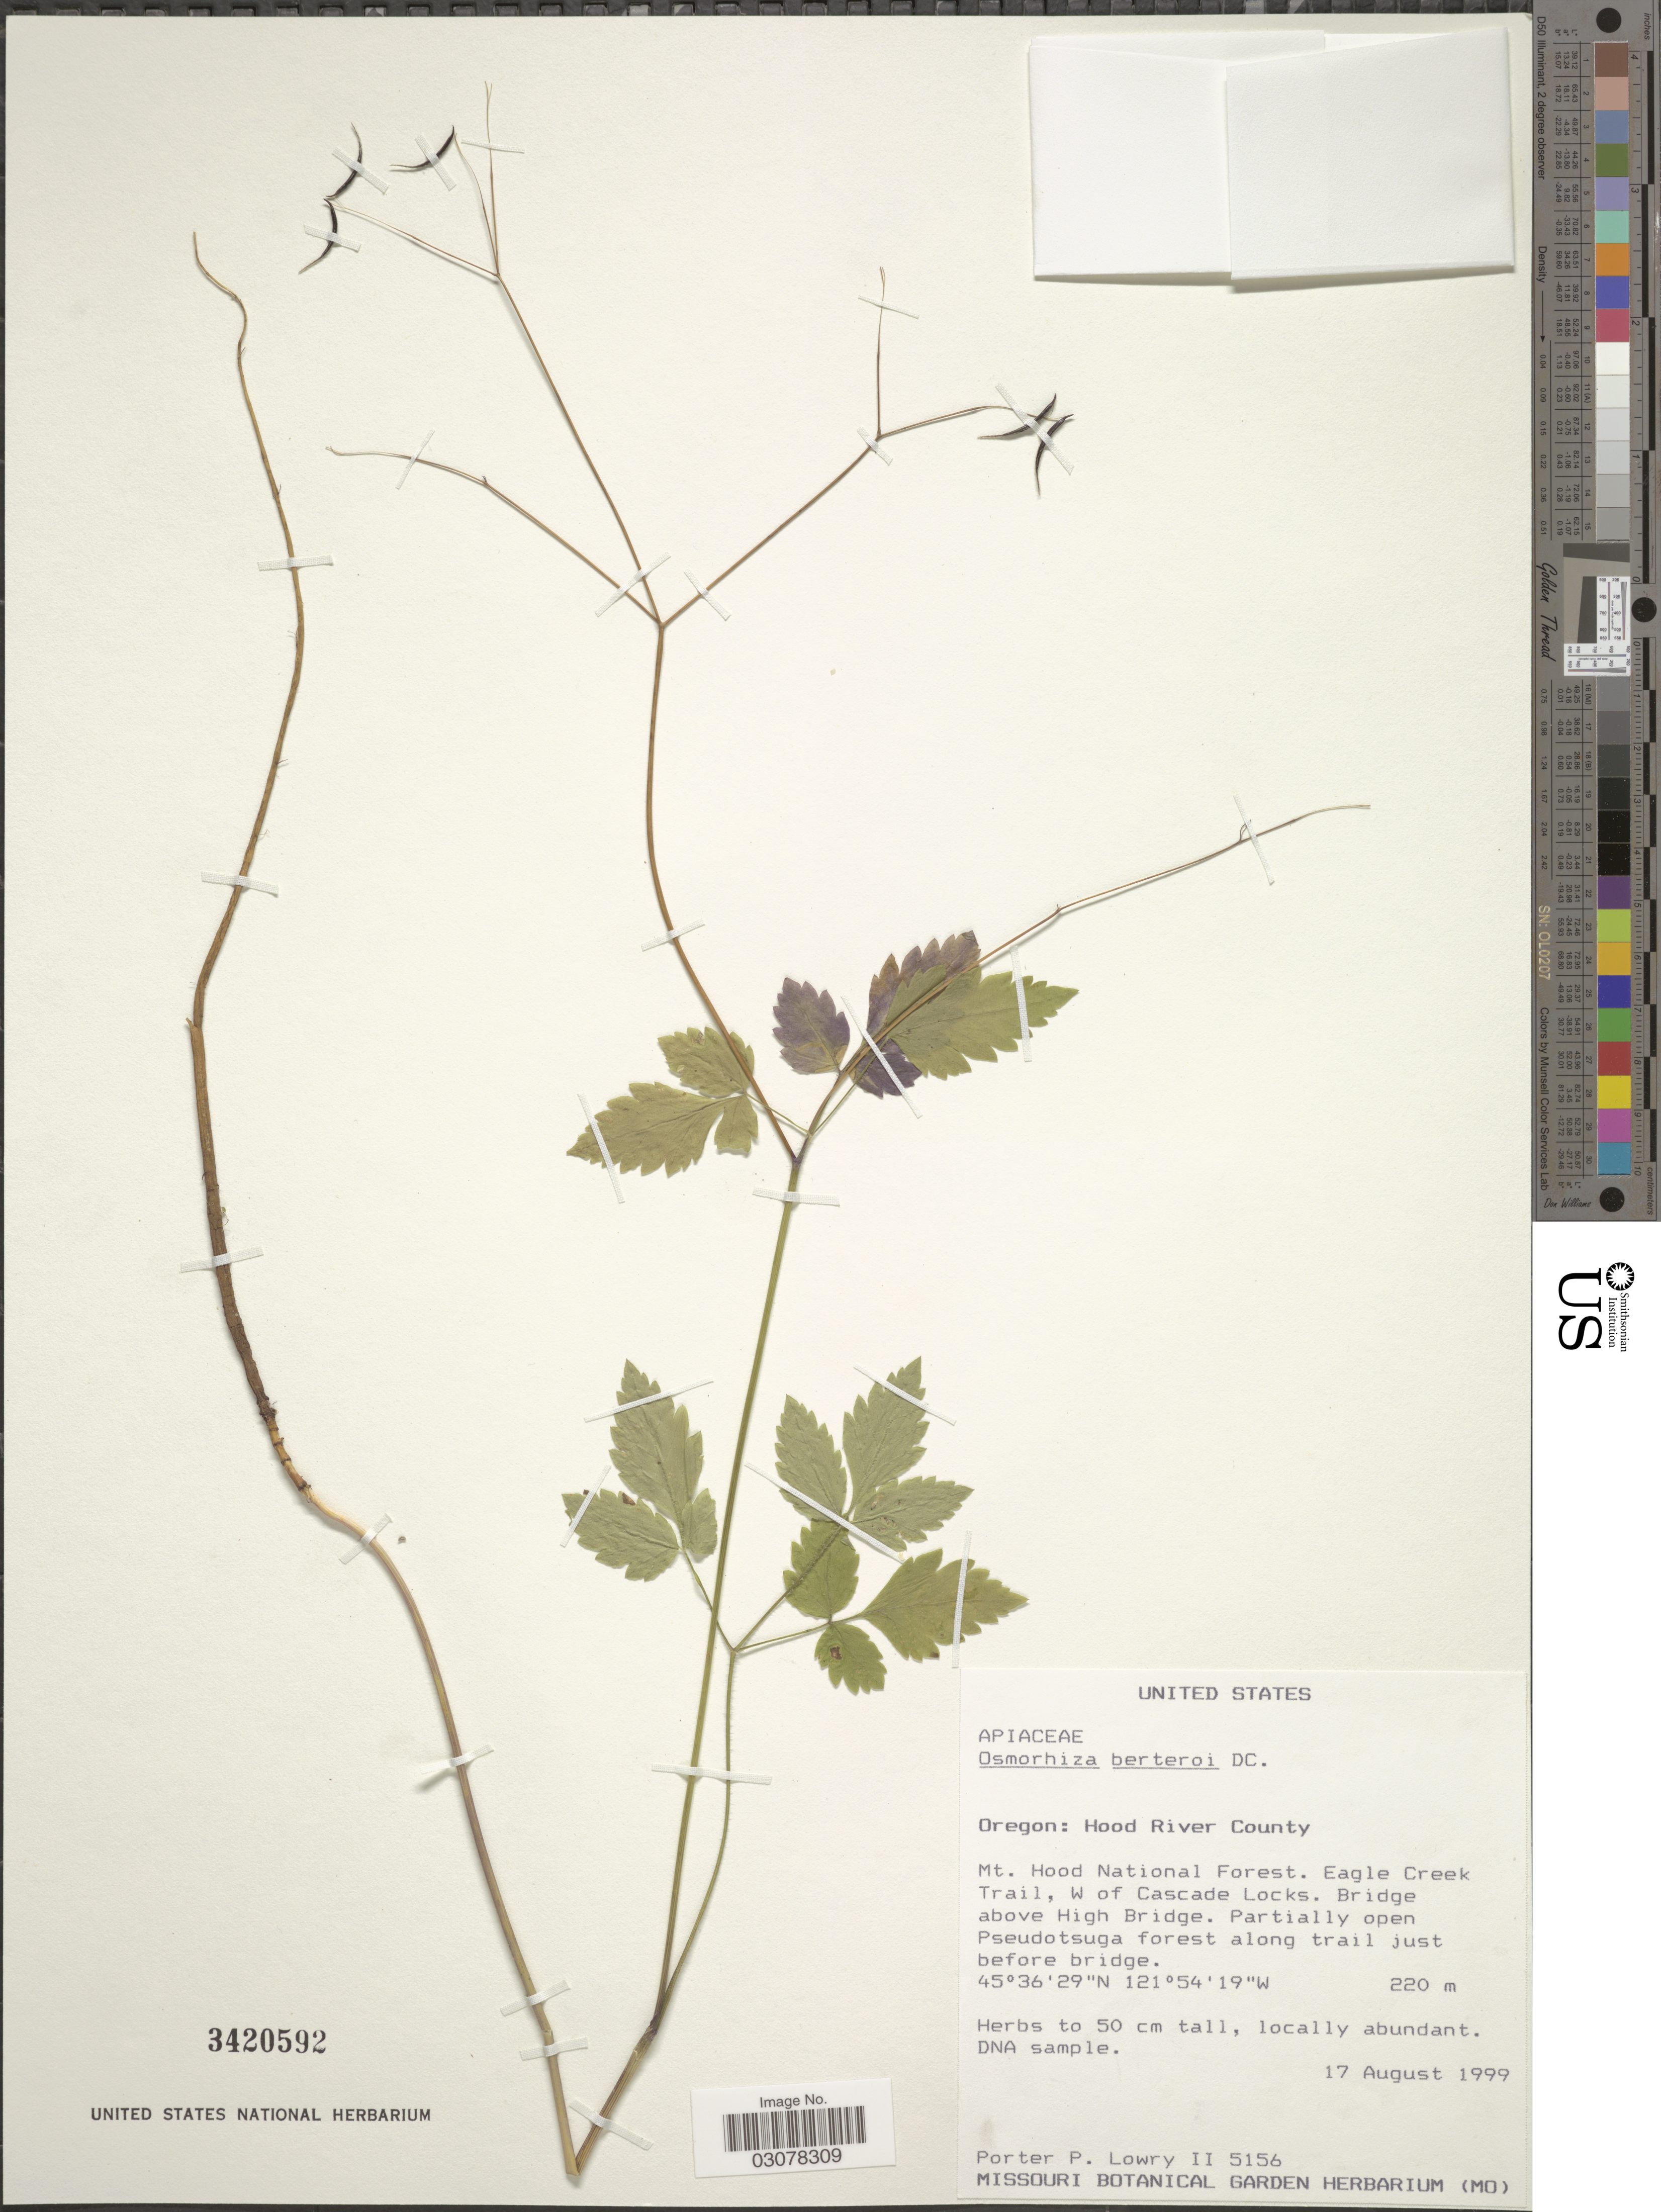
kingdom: Plantae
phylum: Tracheophyta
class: Magnoliopsida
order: Apiales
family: Apiaceae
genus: Osmorhiza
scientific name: Osmorhiza berteroi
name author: DC.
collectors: P. P. Lowry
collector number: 5156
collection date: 1999-08-17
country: United States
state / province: Oregon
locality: Hood River County. Mt. Hood National Forest. Eagle Creek Trail, W of Cascade Locks. Bridge above High Bridge.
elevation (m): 220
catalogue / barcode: US 3420592